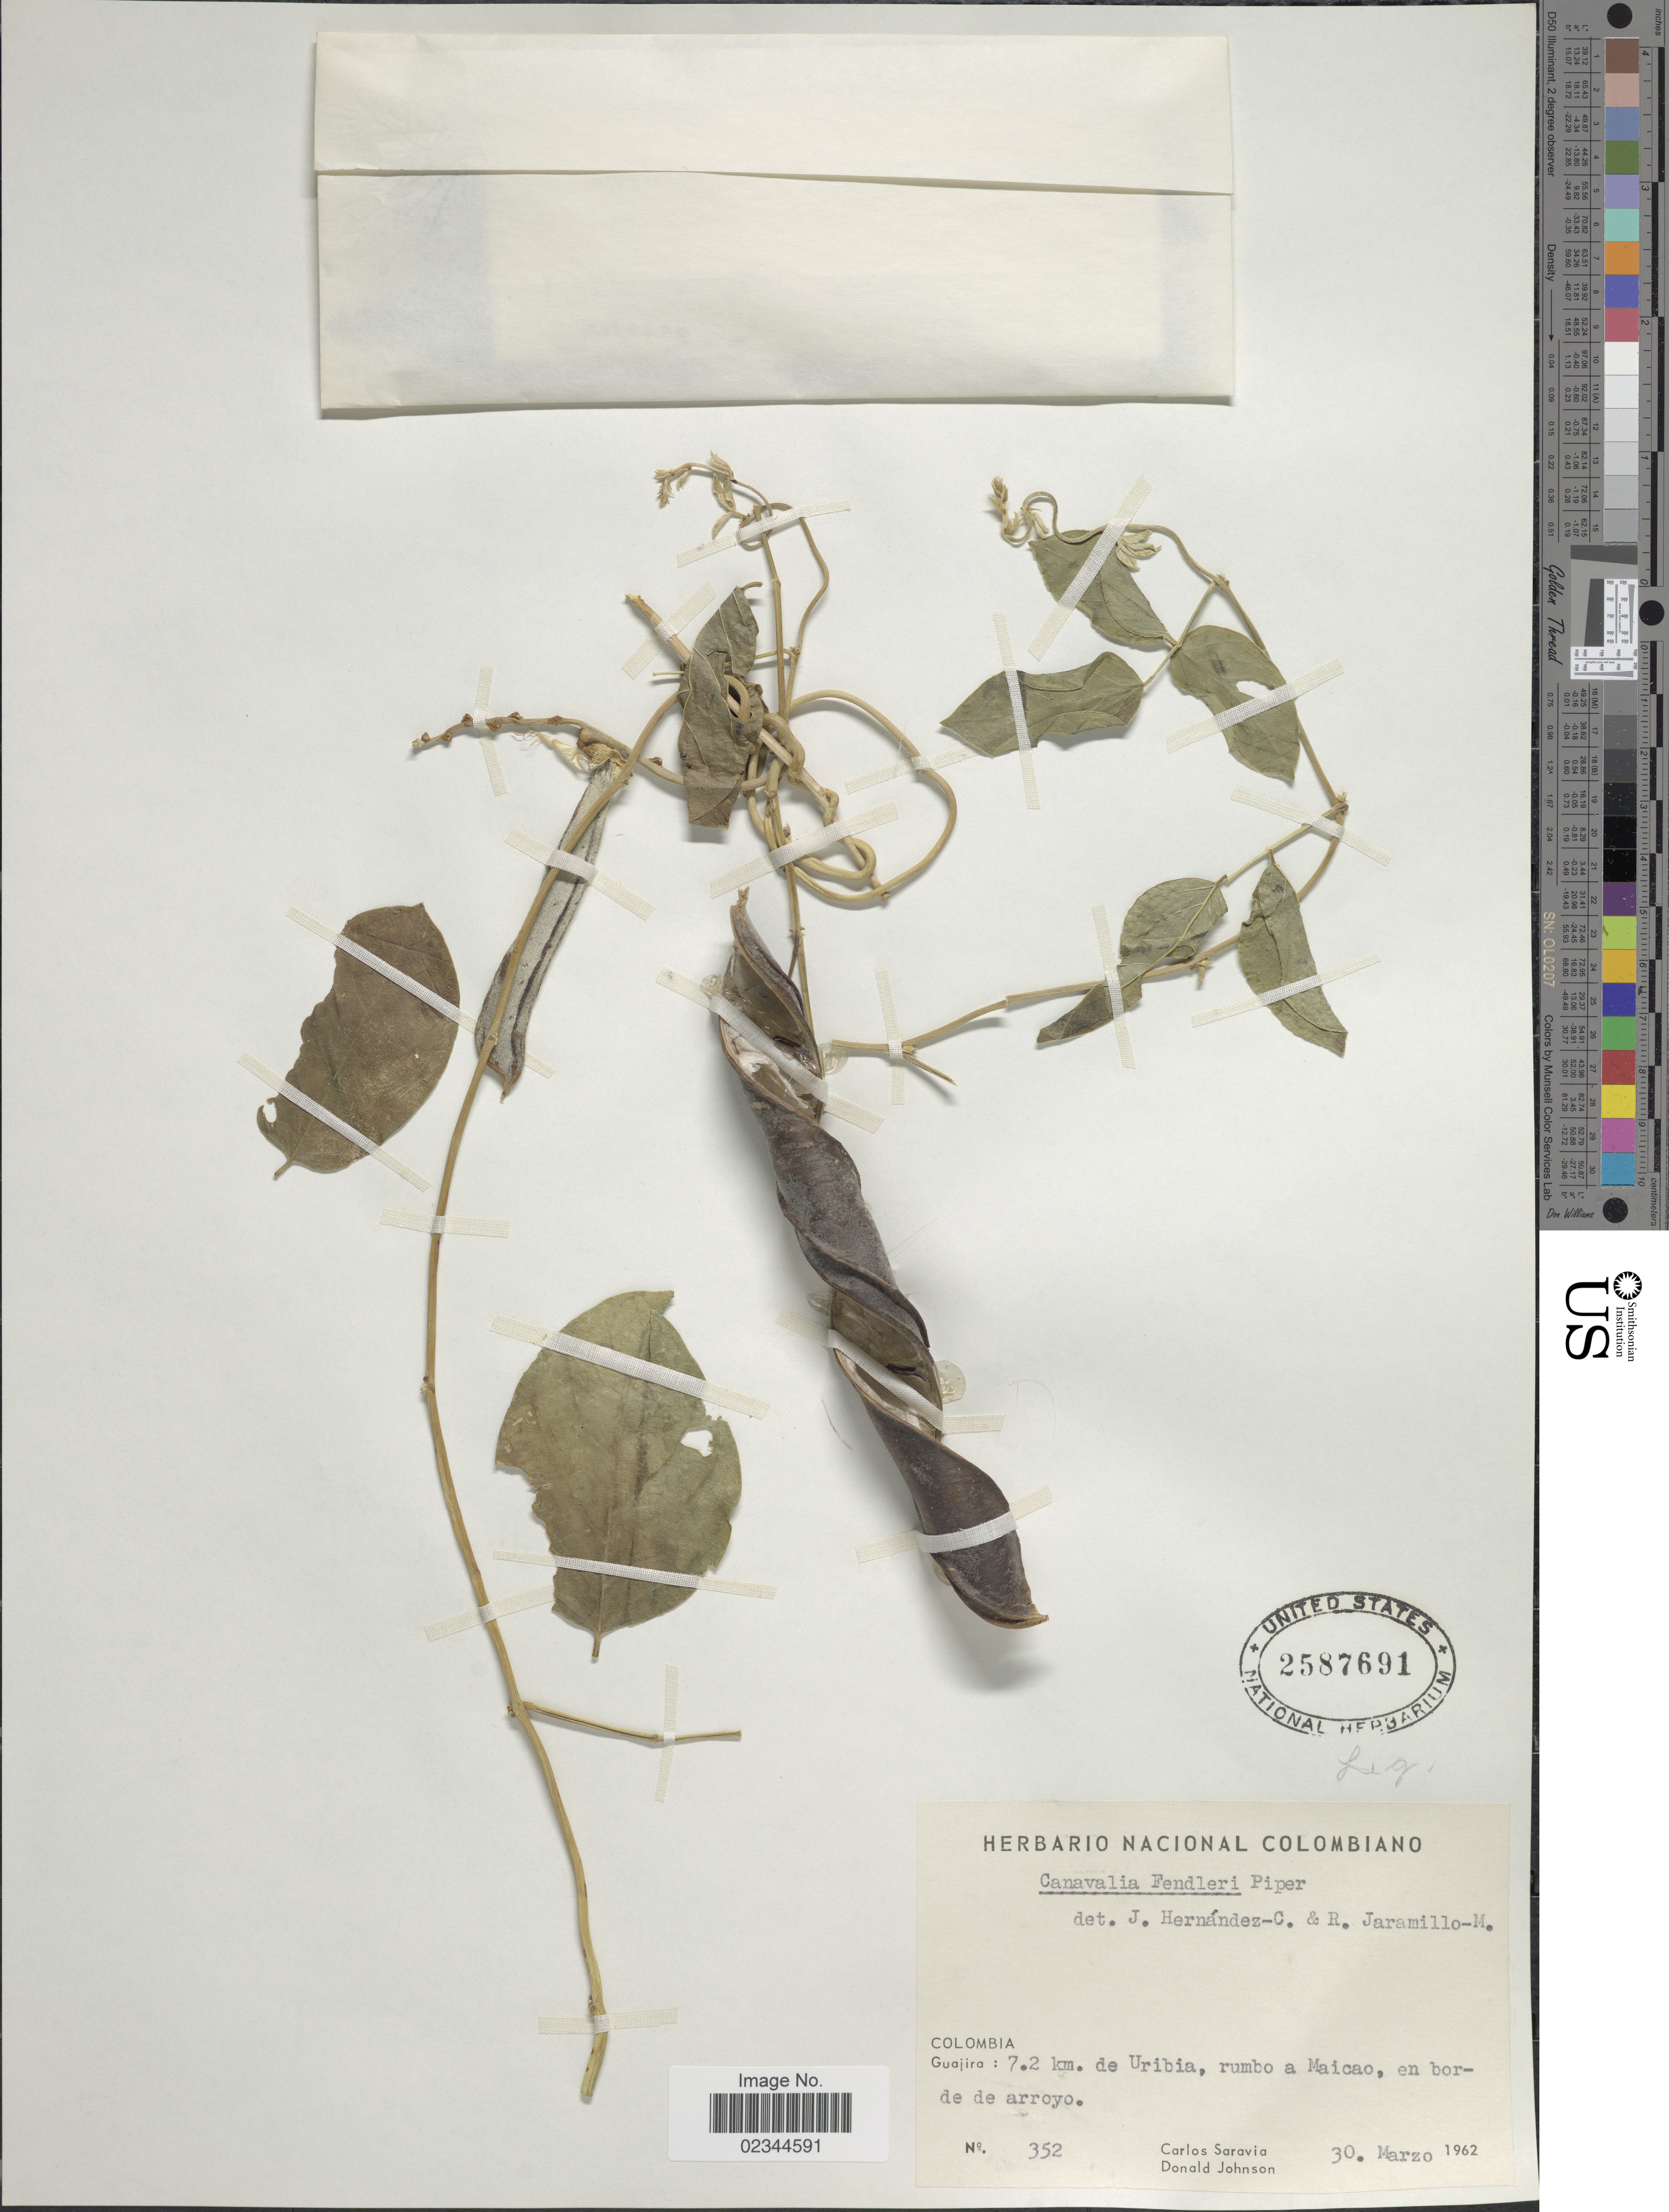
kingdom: Plantae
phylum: Tracheophyta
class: Magnoliopsida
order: Fabales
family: Fabaceae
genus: Canavalia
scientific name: Canavalia brasiliensis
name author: Mart. ex Benth.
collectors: C. Saravia & D. Johnson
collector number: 352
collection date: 1962-03-30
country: Colombia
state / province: La Guajira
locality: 7.2 km de Uribia, rumbo a Maicao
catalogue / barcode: US 2587691